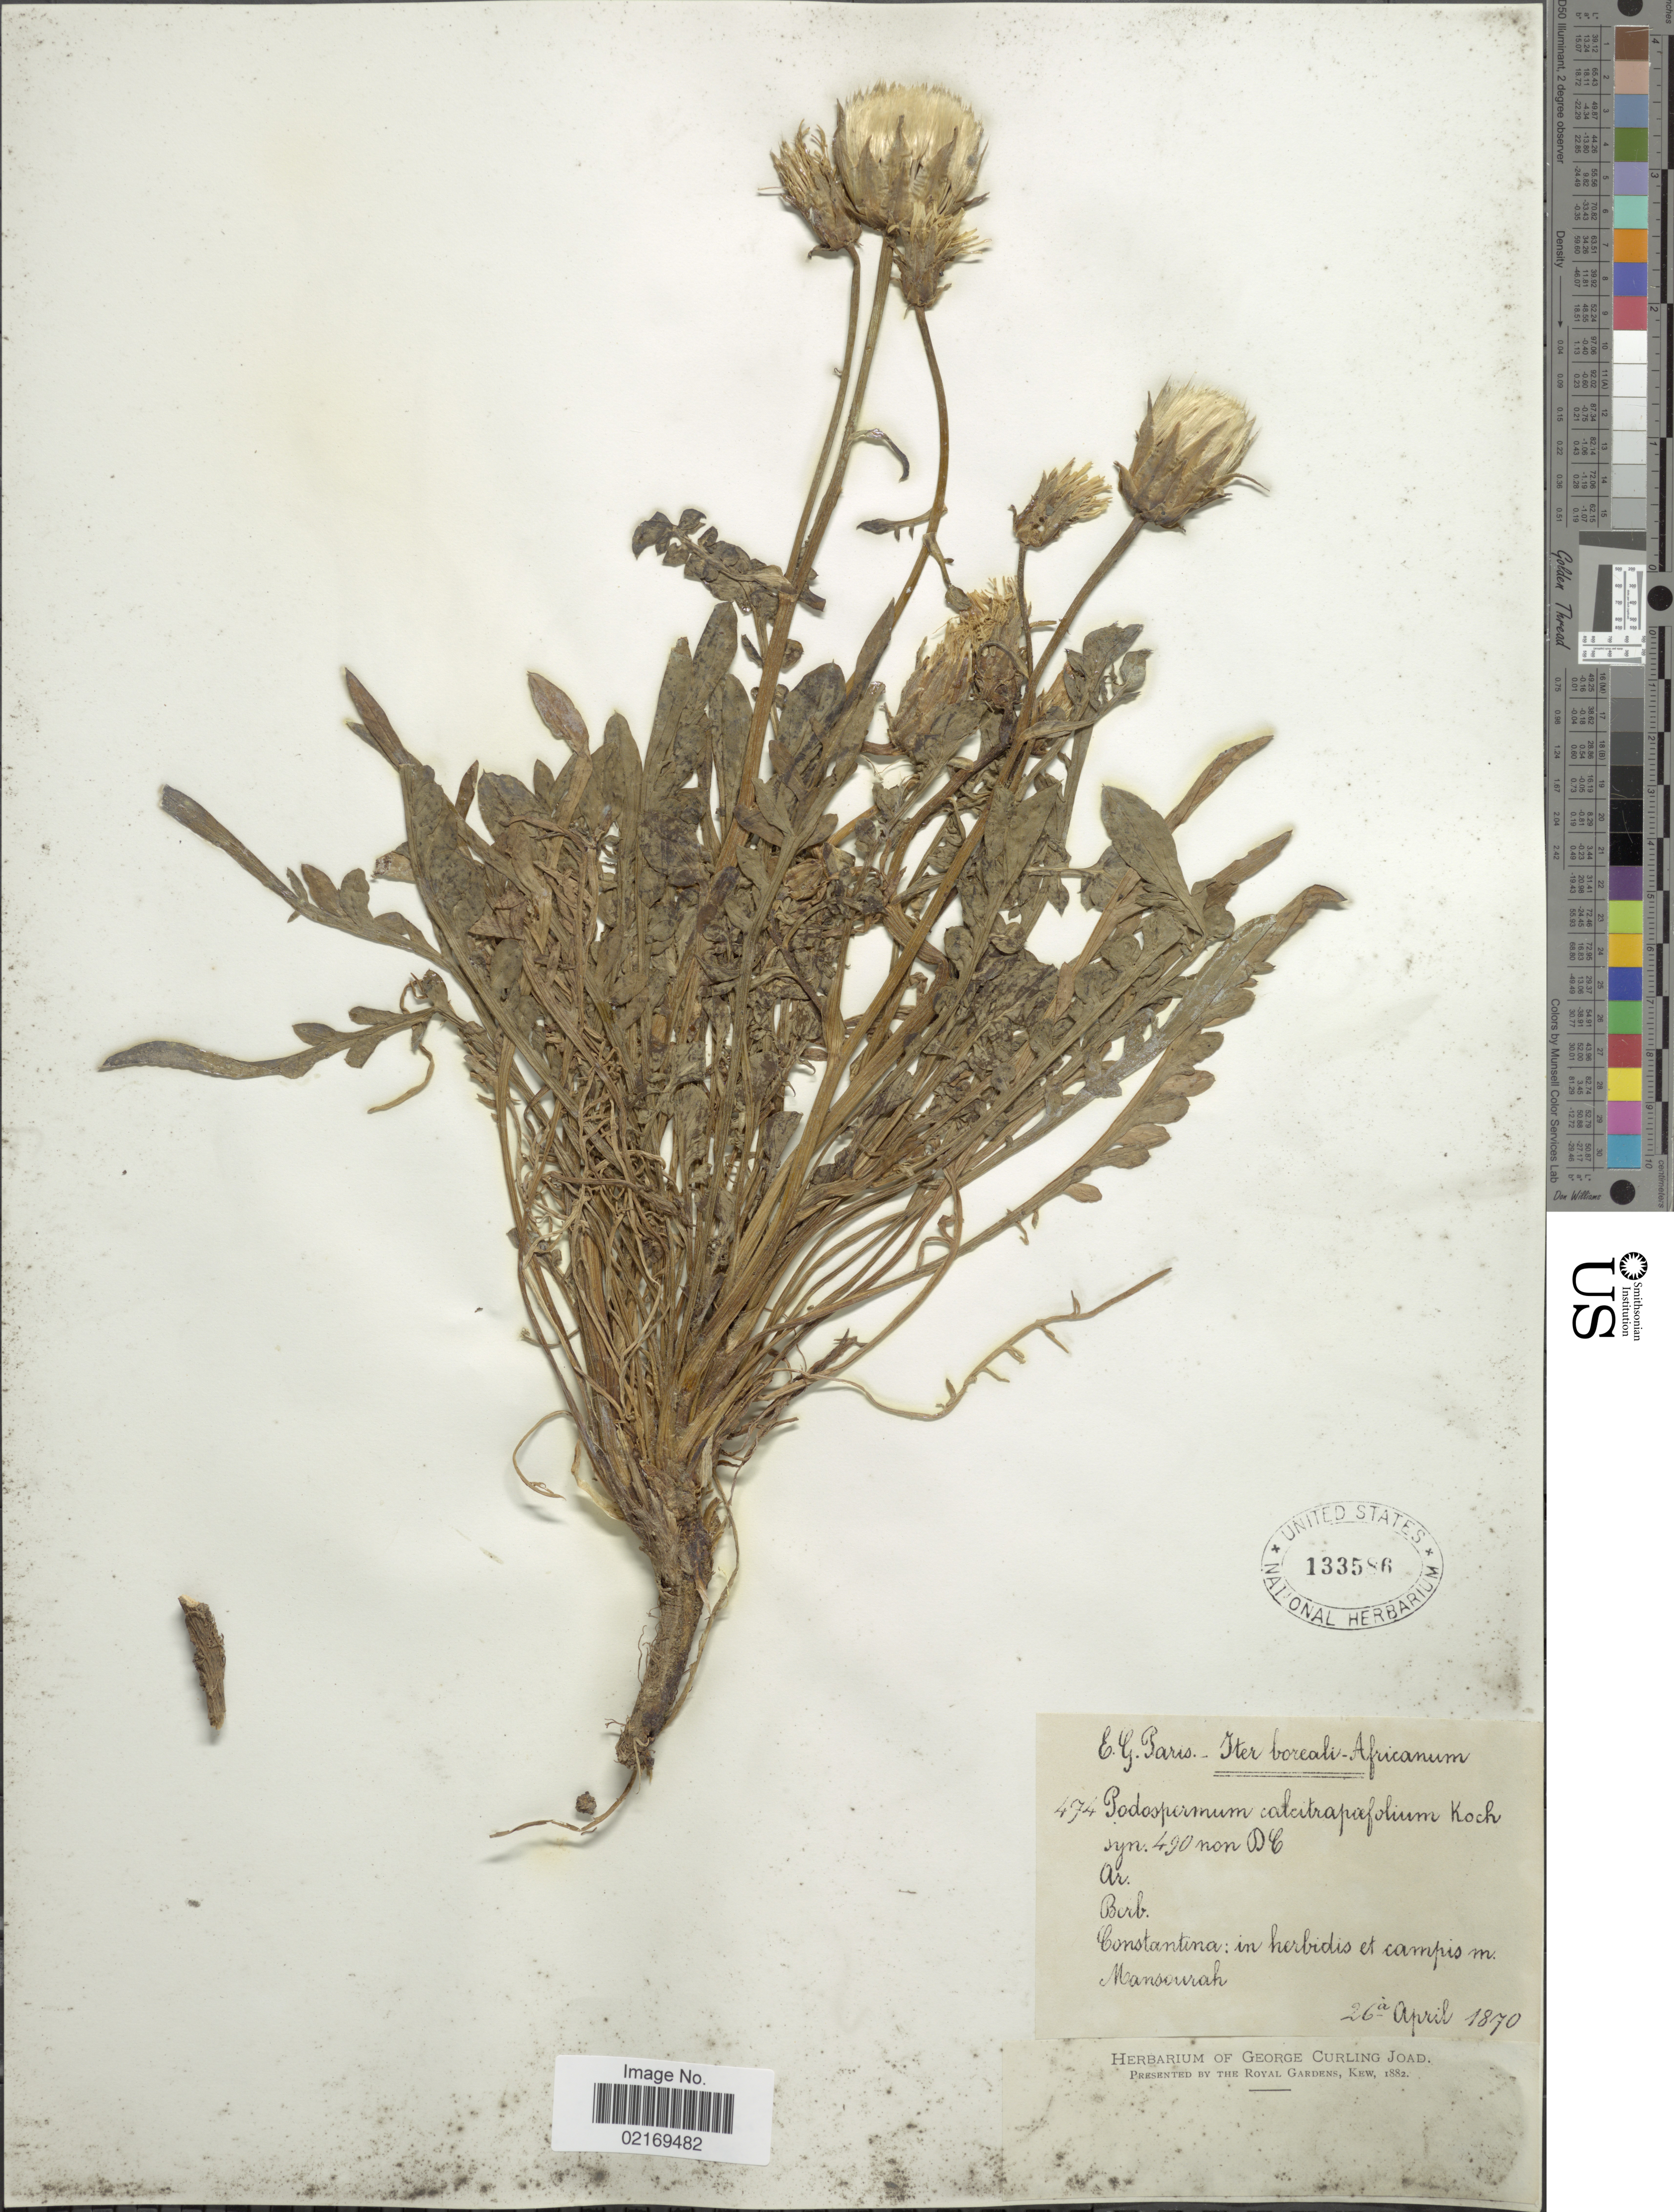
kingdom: Plantae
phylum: Tracheophyta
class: Magnoliopsida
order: Asterales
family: Asteraceae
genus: Podospermum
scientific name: Podospermum laciniatum subsp. decumbens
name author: (Guss.) Gemeinholzer & Greuter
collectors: Paris, E.G.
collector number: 474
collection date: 1870-04-26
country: Algeria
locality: Iter boreali-Africanum, Constantina: in herbidis et campis m. Mansourah.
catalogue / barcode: US 133586